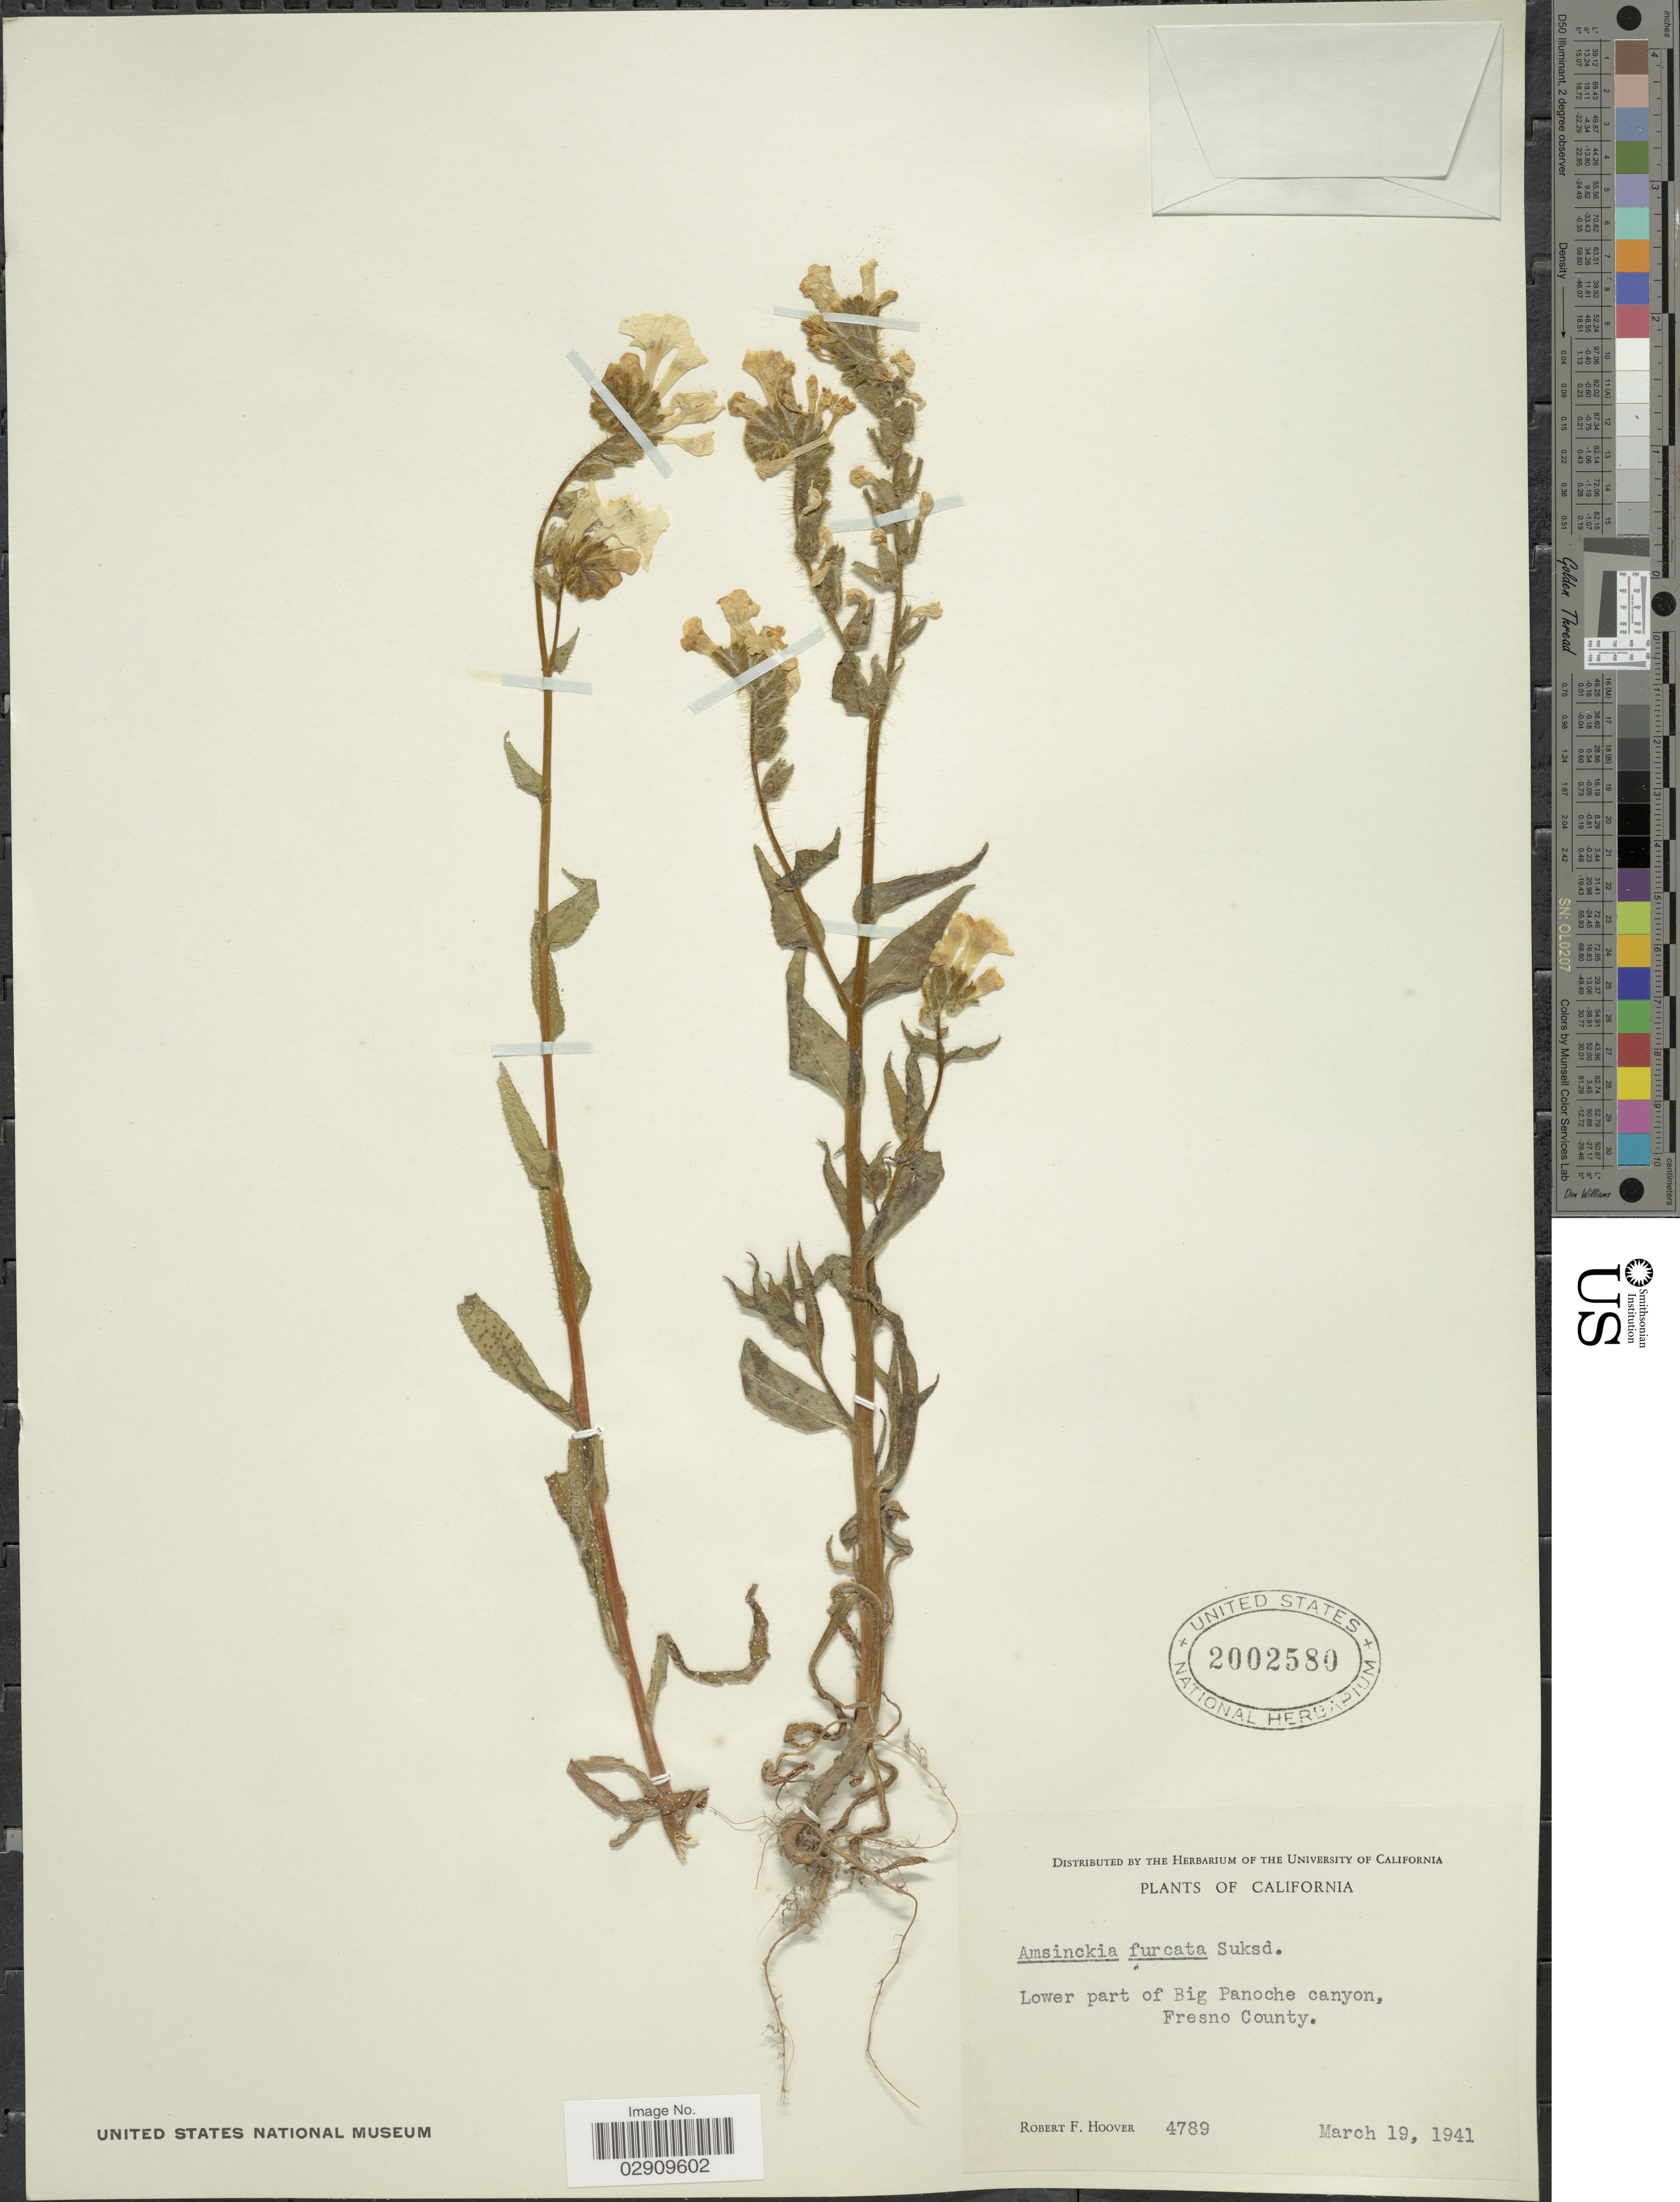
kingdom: Plantae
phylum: Tracheophyta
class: Magnoliopsida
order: Boraginales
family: Boraginaceae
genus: Amsinckia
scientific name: Amsinckia vernicosa var. furcata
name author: (Suksd.) Hoover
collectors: R. F. Hoover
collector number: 4789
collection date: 1941-03-19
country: United States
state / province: California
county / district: Fresno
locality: Lower part of Big Panoche canyon, Fresno County.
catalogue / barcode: US 2002580